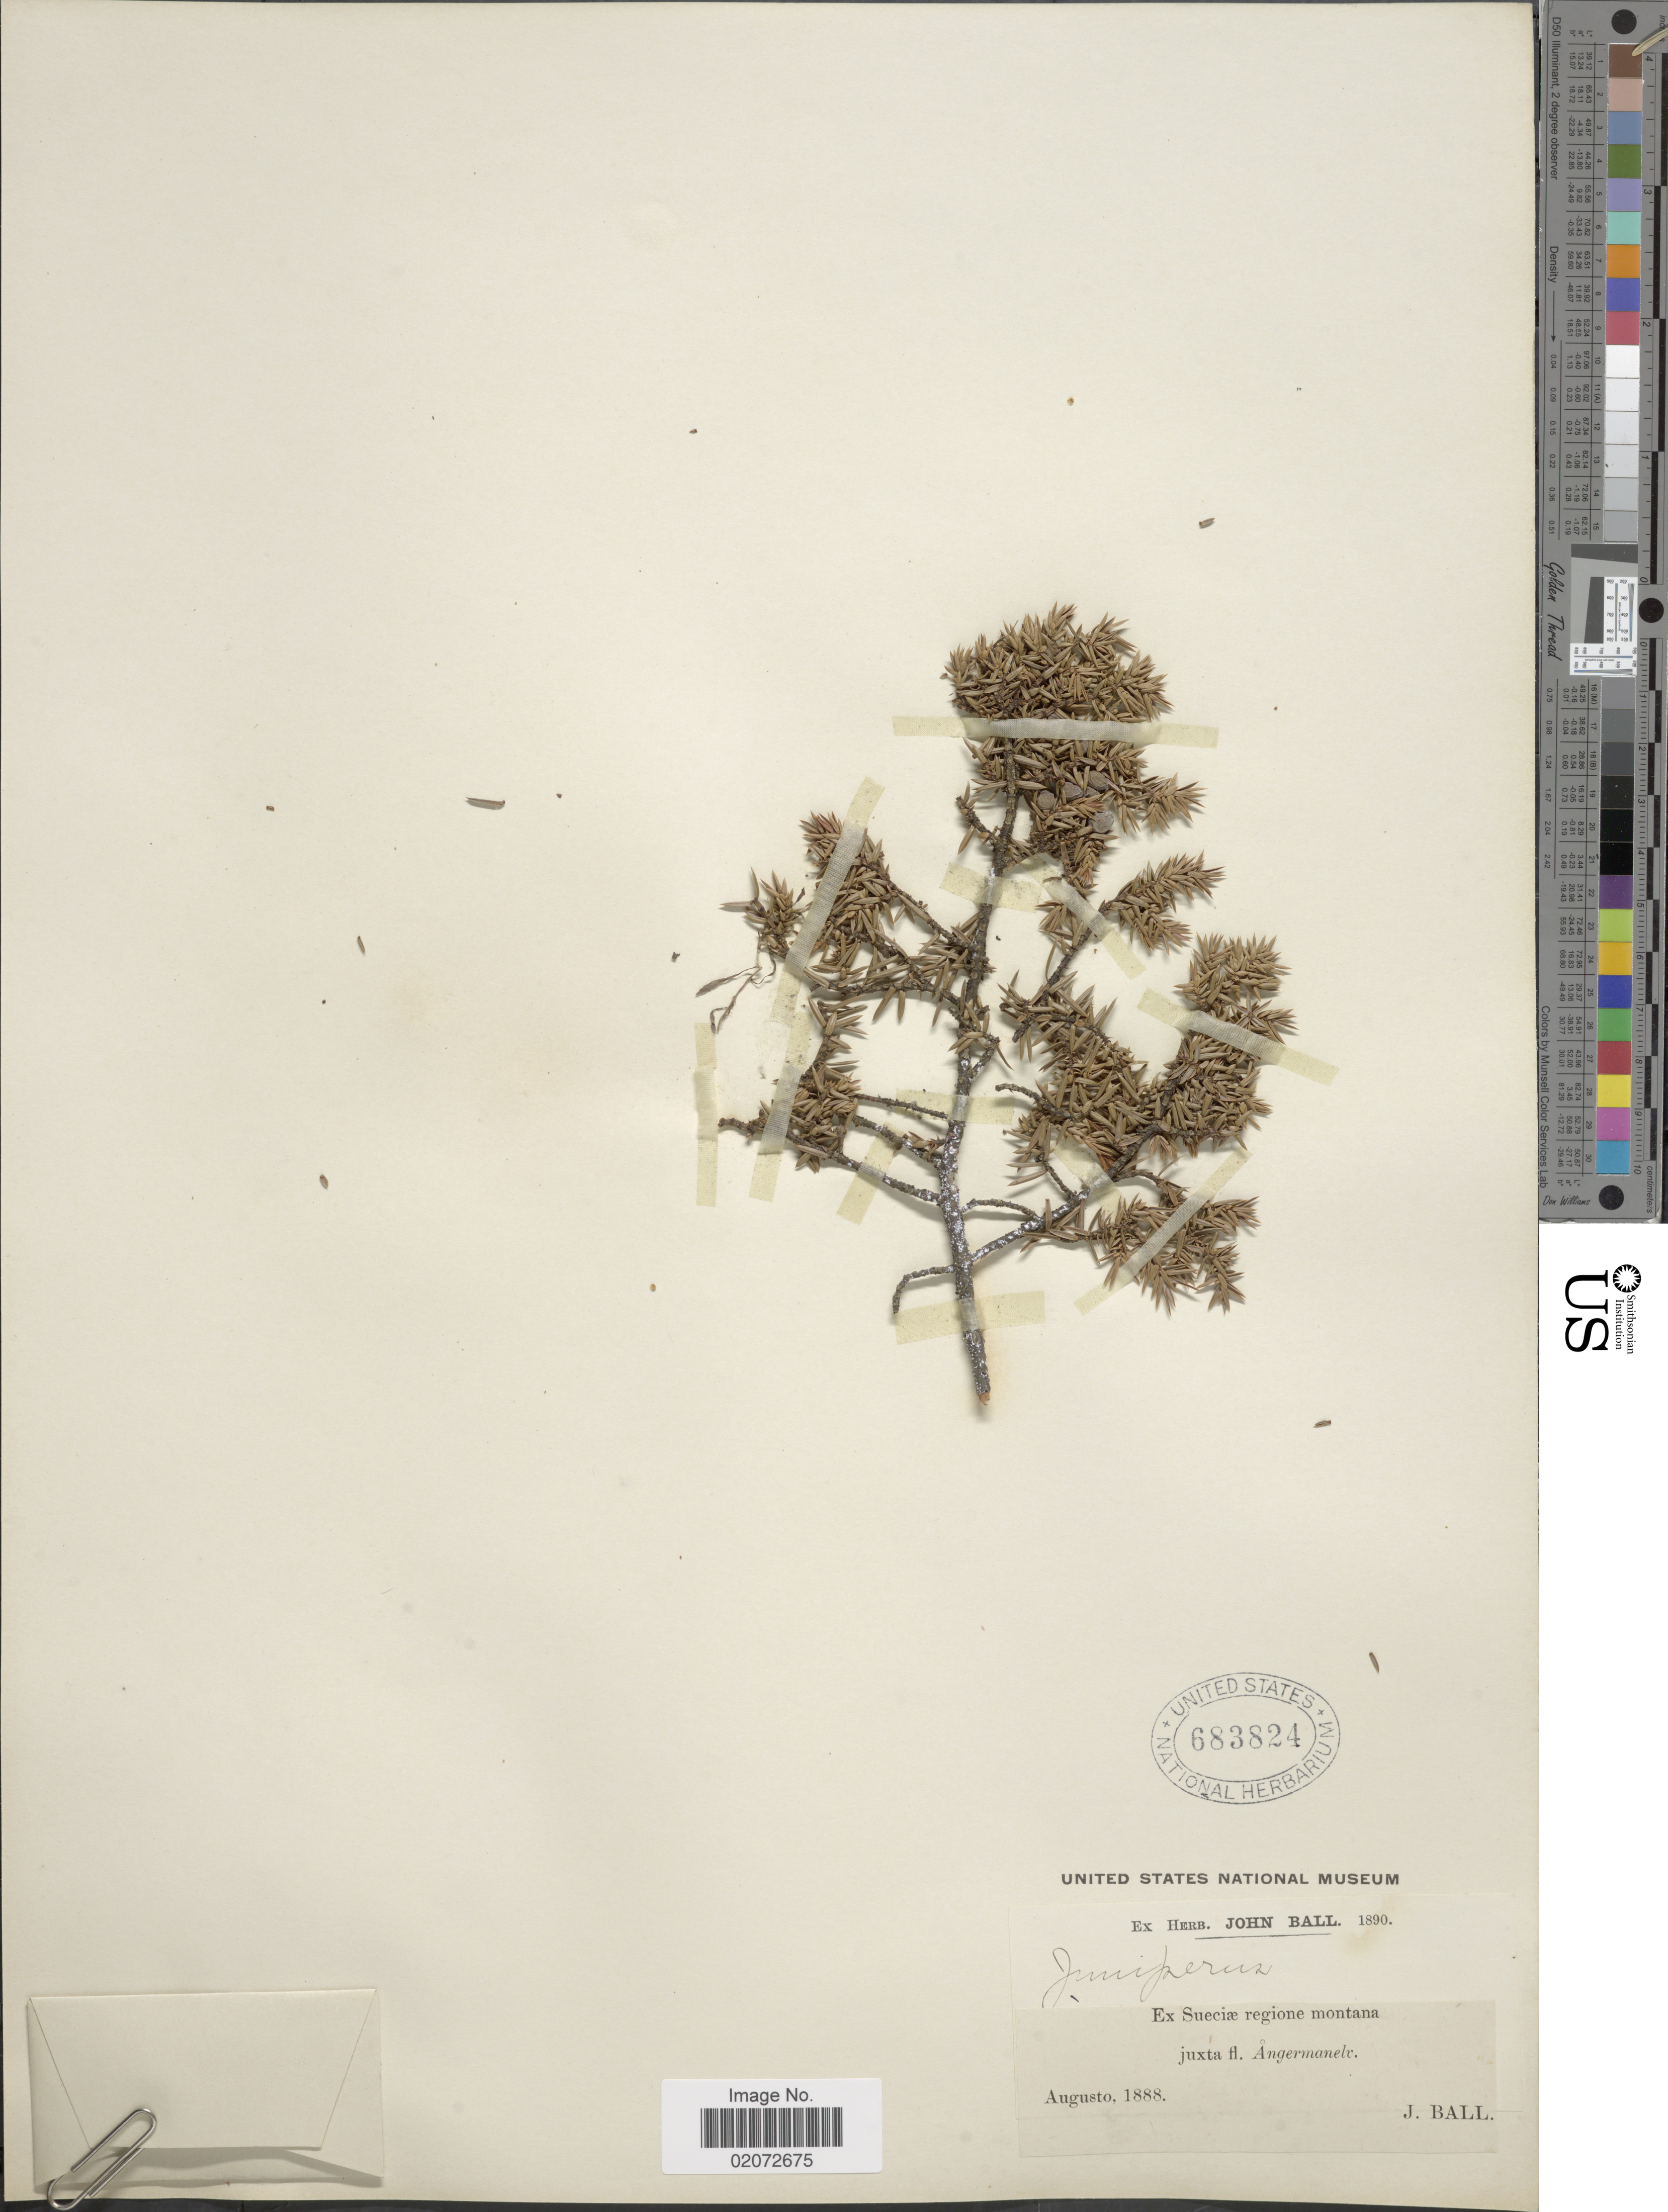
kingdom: Plantae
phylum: Tracheophyta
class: Pinopsida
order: Pinales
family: Cupressaceae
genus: Juniperus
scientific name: Juniperus sp.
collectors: J. Ball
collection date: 1888-08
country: Sweden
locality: Sueciae regione montana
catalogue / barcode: US 683824